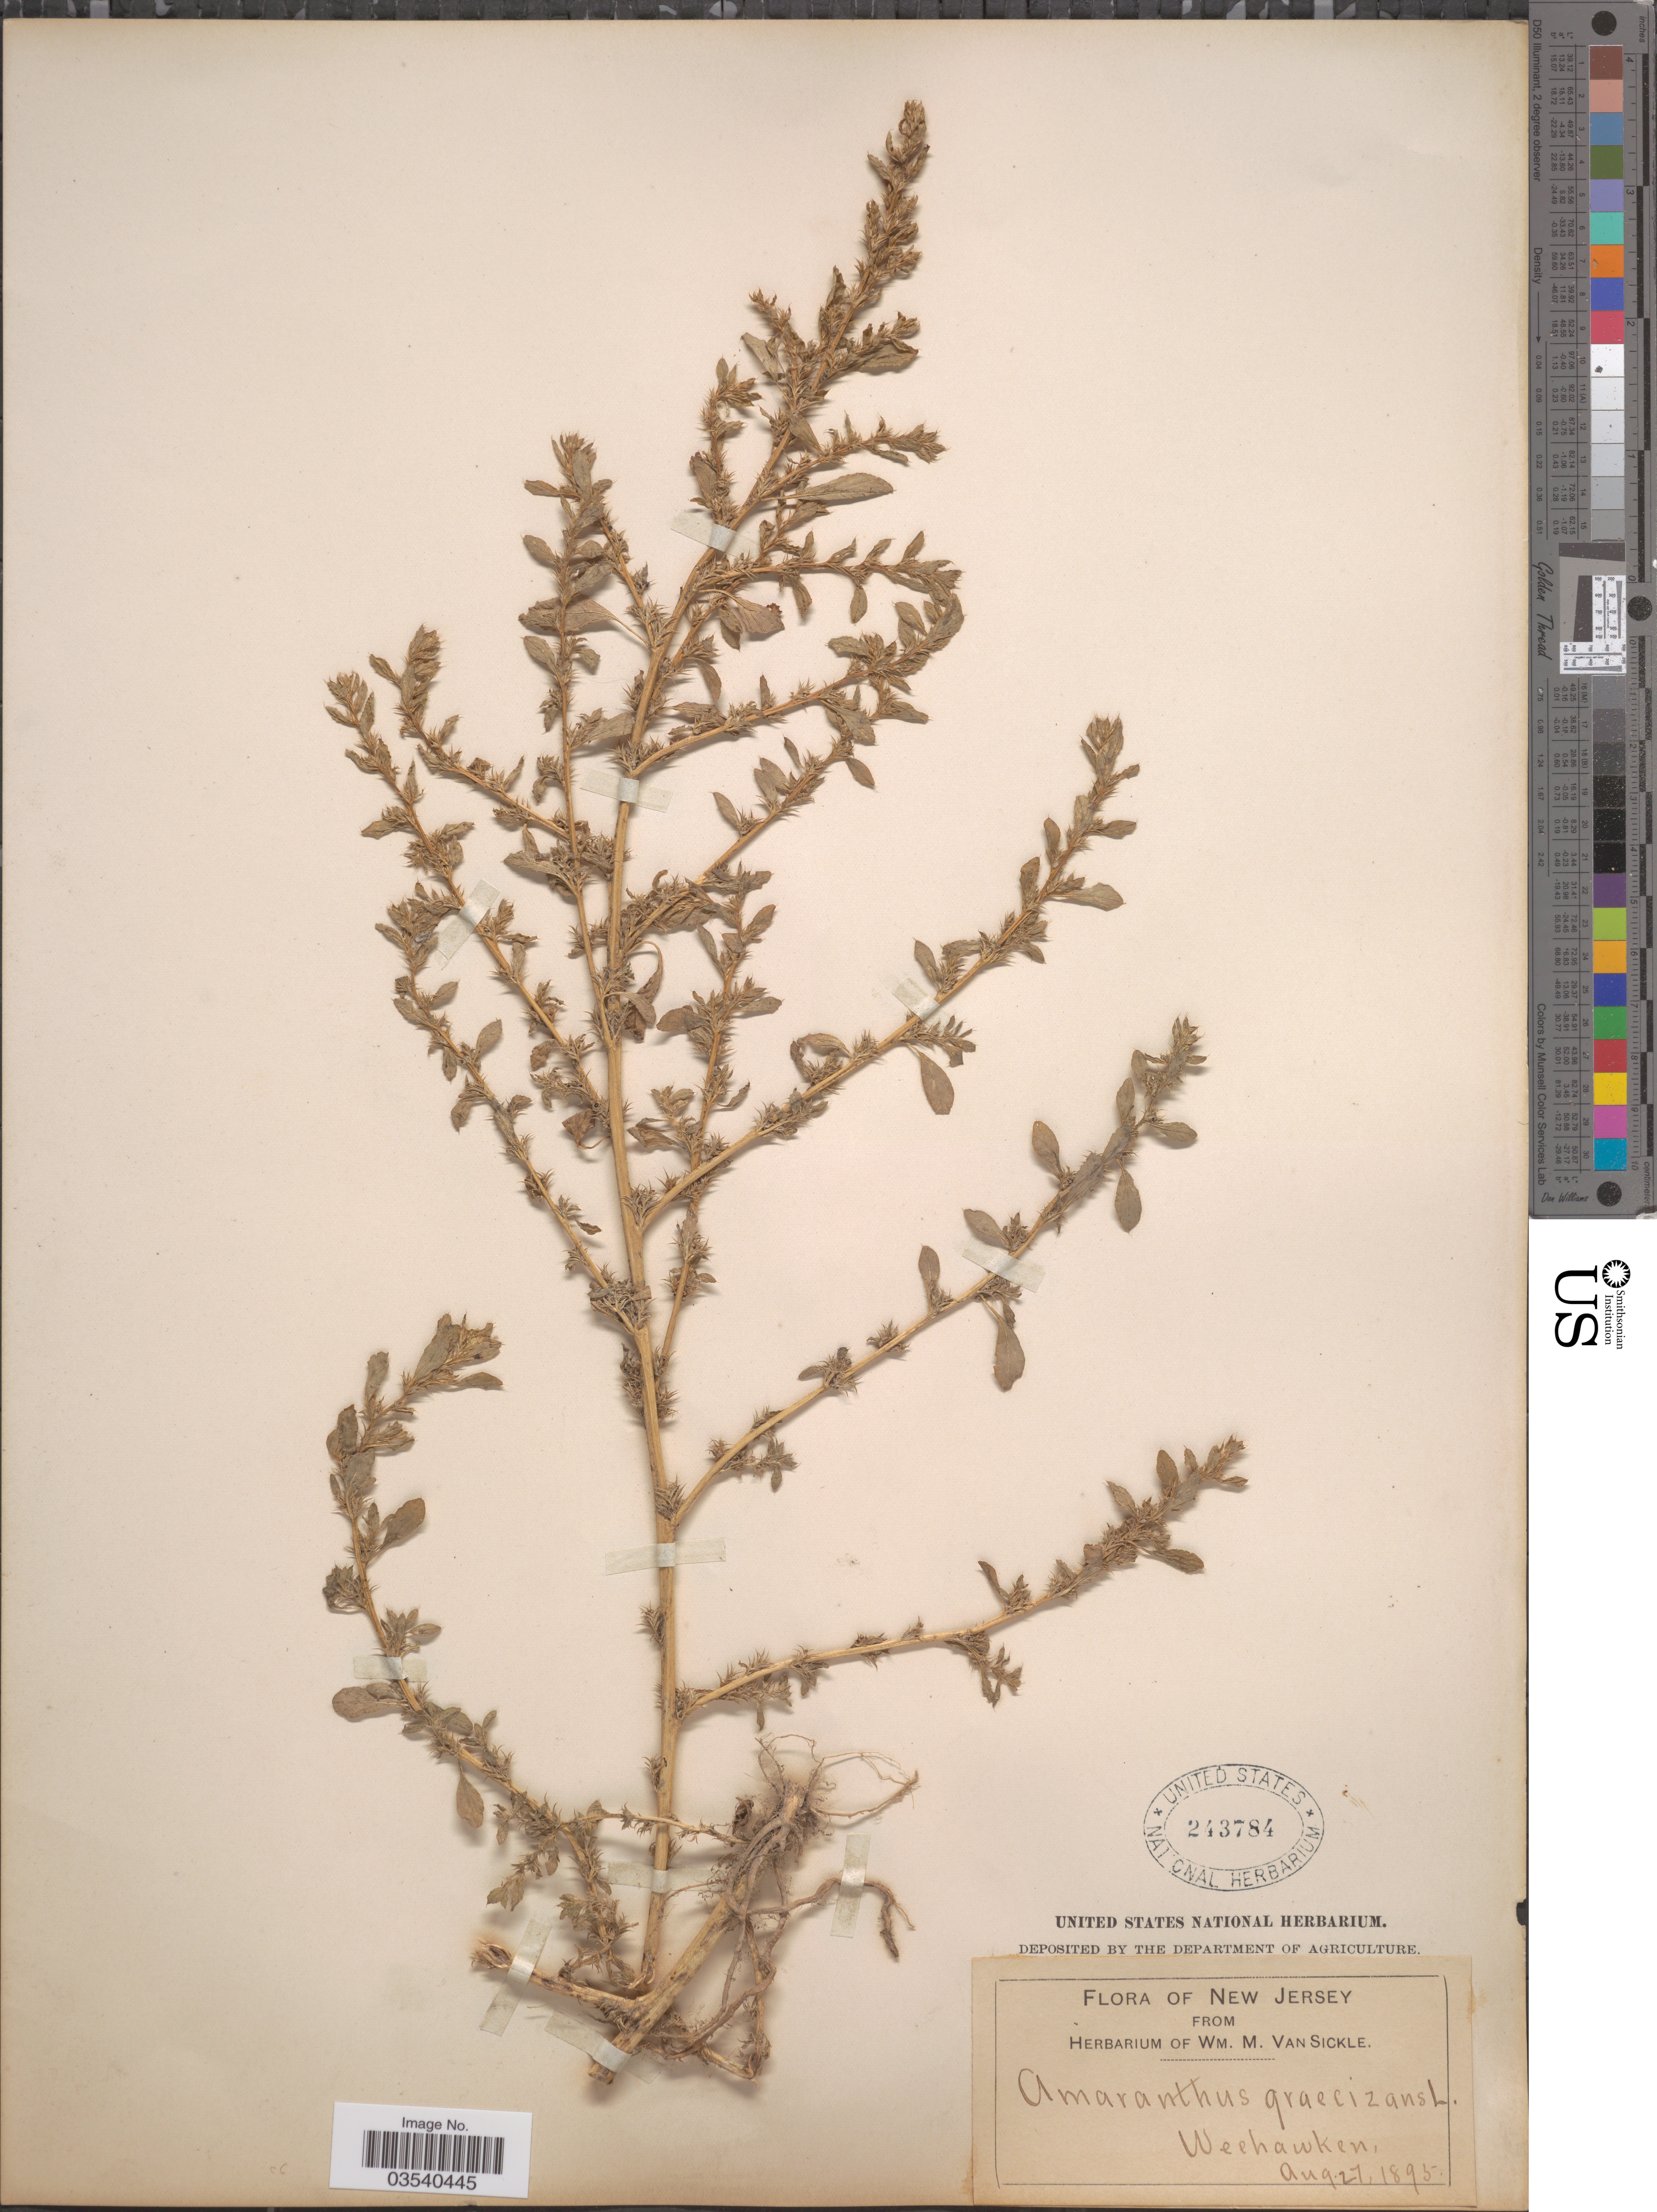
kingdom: Plantae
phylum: Tracheophyta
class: Magnoliopsida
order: Caryophyllales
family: Amaranthaceae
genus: Amaranthus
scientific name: Amaranthus graecizans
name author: L.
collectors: ex herb. Wm. M. Van Sickle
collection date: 1895-08-27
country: United States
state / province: New Jersey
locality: Weehawken.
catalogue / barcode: US 243784